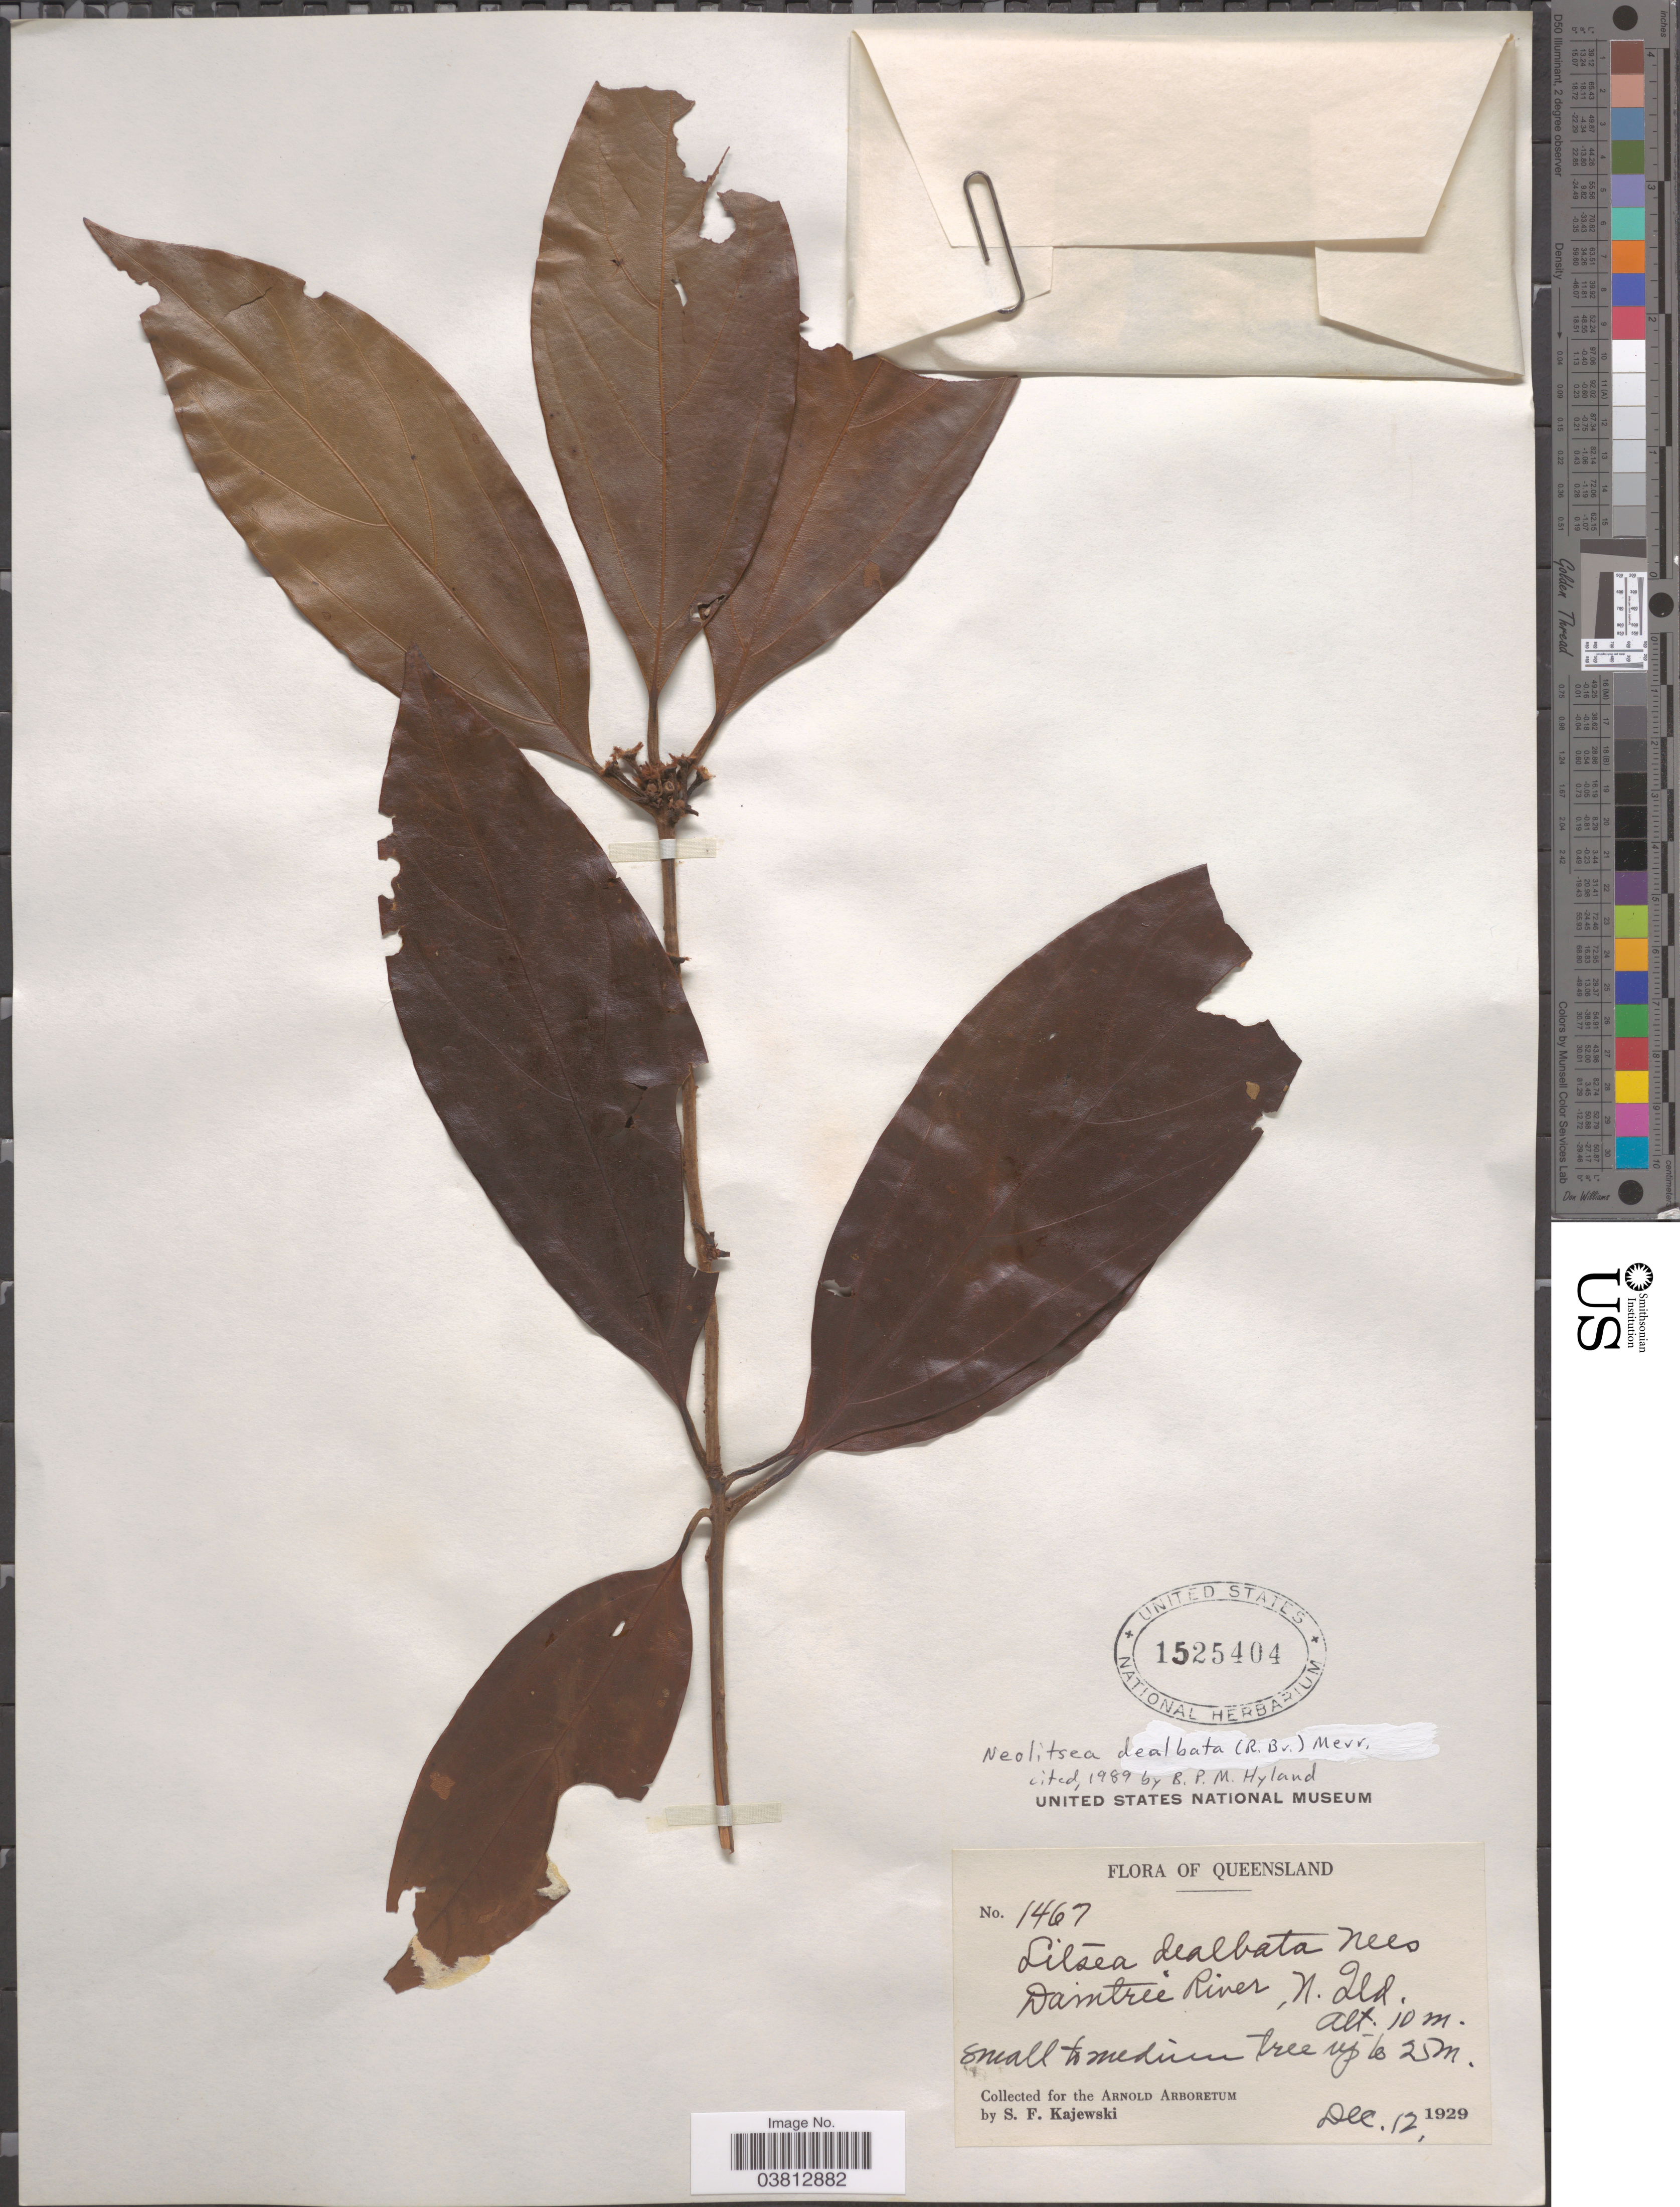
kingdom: Plantae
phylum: Tracheophyta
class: Magnoliopsida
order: Laurales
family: Lauraceae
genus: Neolitsea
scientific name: Neolitsea dealbata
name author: (R. Br.) Merr.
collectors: S. Kajewski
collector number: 1467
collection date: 1929-12-12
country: Australia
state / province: Queensland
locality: Daintree River, N. Qld.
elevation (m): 10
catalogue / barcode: US 1525404